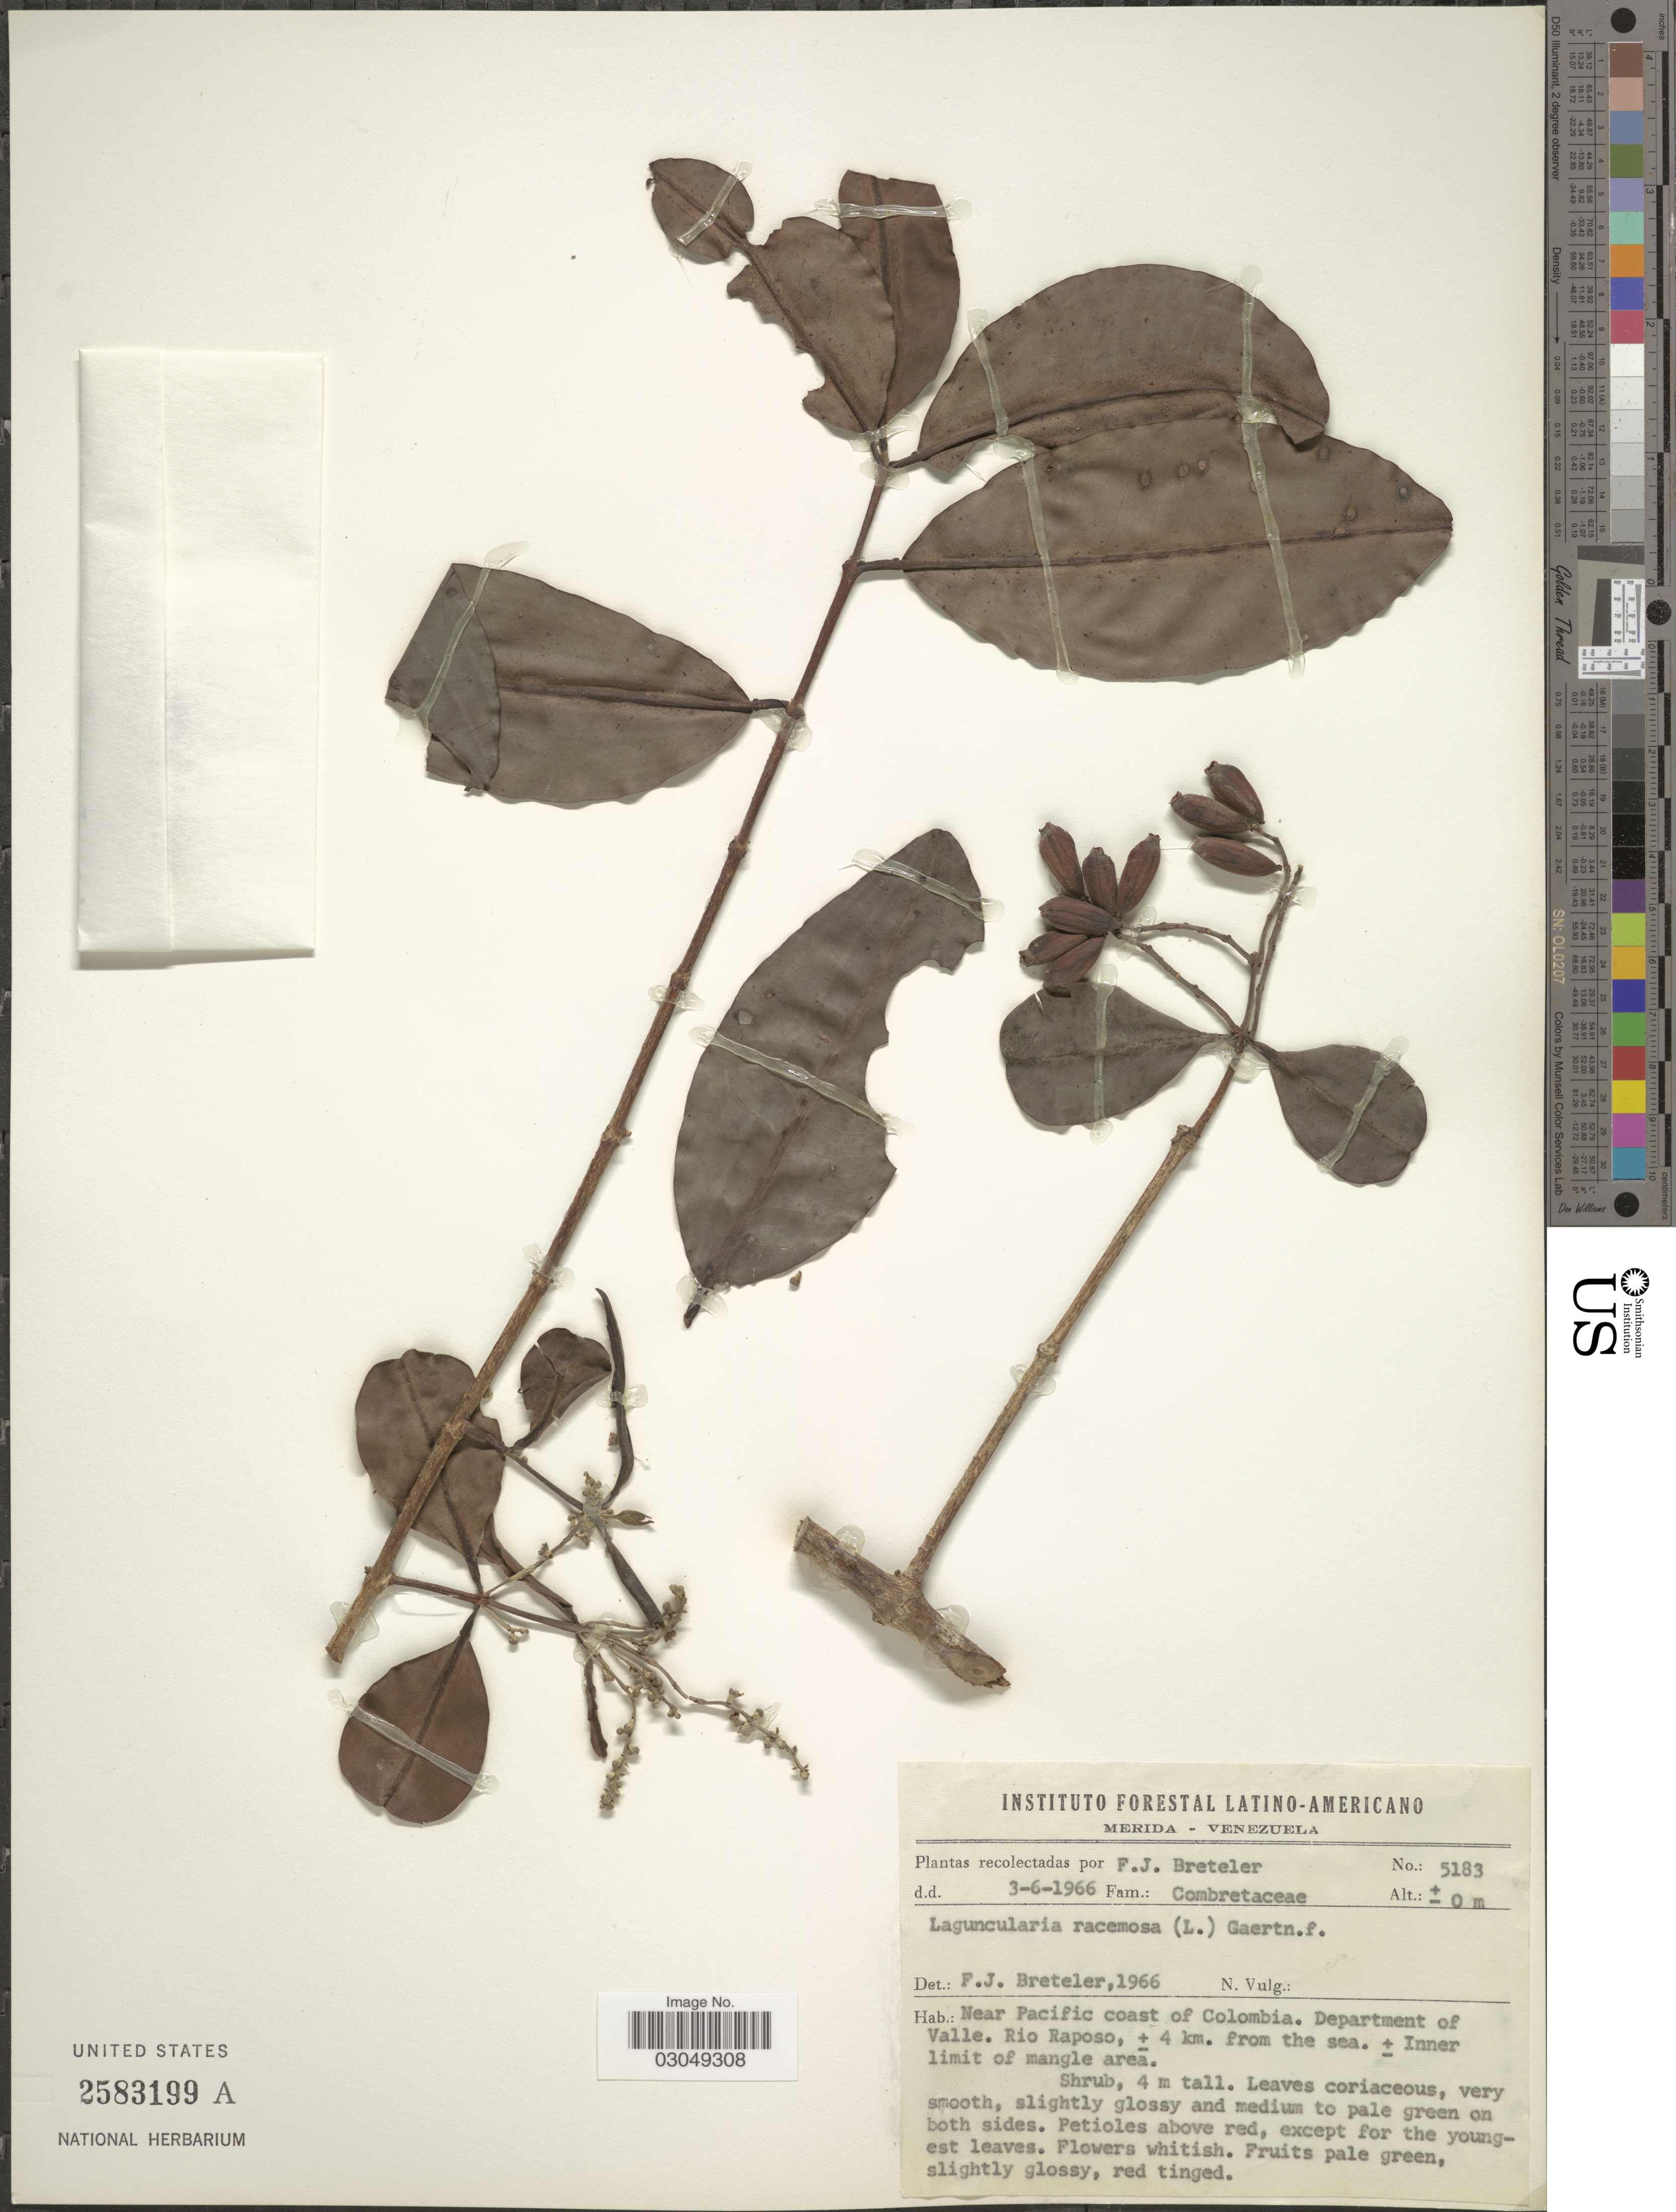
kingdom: Plantae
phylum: Tracheophyta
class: Magnoliopsida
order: Myrtales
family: Combretaceae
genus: Laguncularia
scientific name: Laguncularia racemosa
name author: (L.) C.F. Gaertn.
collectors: F. J. Breteler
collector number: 5183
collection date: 1966-06-03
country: Colombia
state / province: Valle del Cauca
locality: Near Pacific coast of Colombia. Department of Valle. Rio Raposo, ± 4 km. from the sea. ± Inner limit of mangle area.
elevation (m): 0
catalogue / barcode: US 2583199A